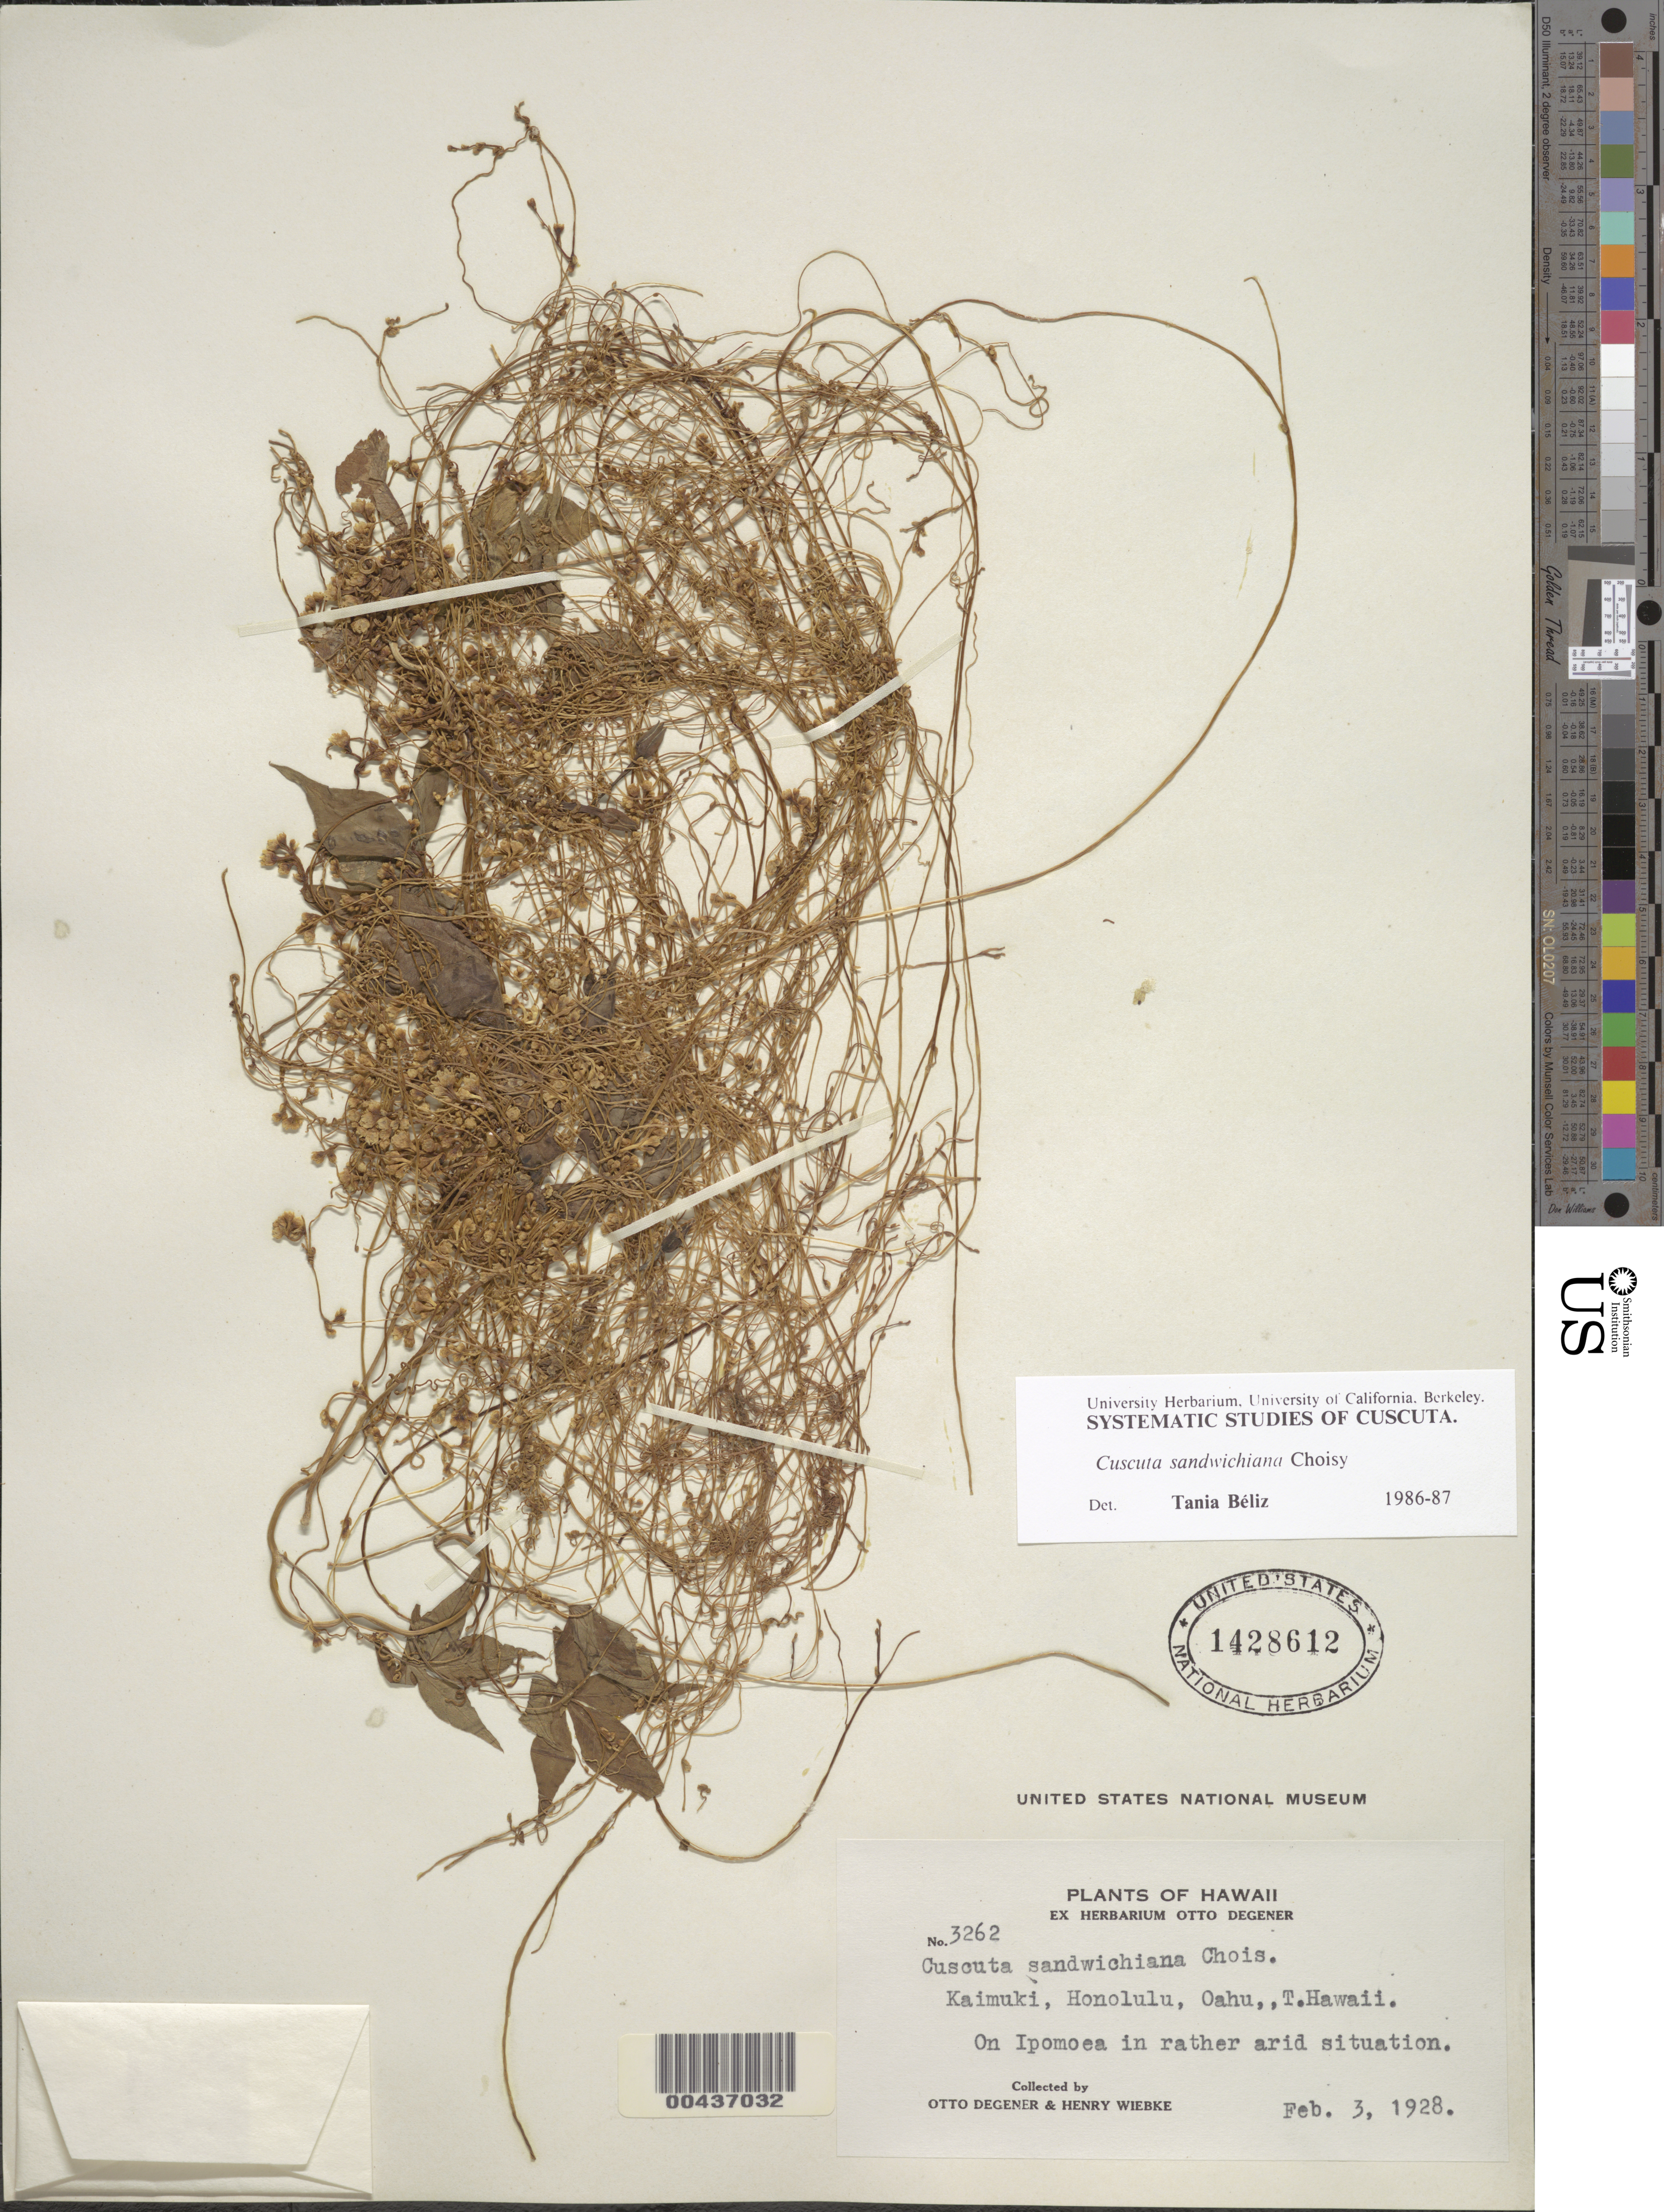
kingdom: Plantae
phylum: Tracheophyta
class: Magnoliopsida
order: Solanales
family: Convolvulaceae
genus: Cuscuta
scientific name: Cuscuta sandwichiana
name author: Choisy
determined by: Béliz, T.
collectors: O. Degener & H. Wiebke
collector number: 3262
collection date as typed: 3 Feb 1928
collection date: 1928-02-03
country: United States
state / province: Hawaii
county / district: Honolulu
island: Oahu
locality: Kaimuki, Honolulu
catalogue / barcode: US 1428612